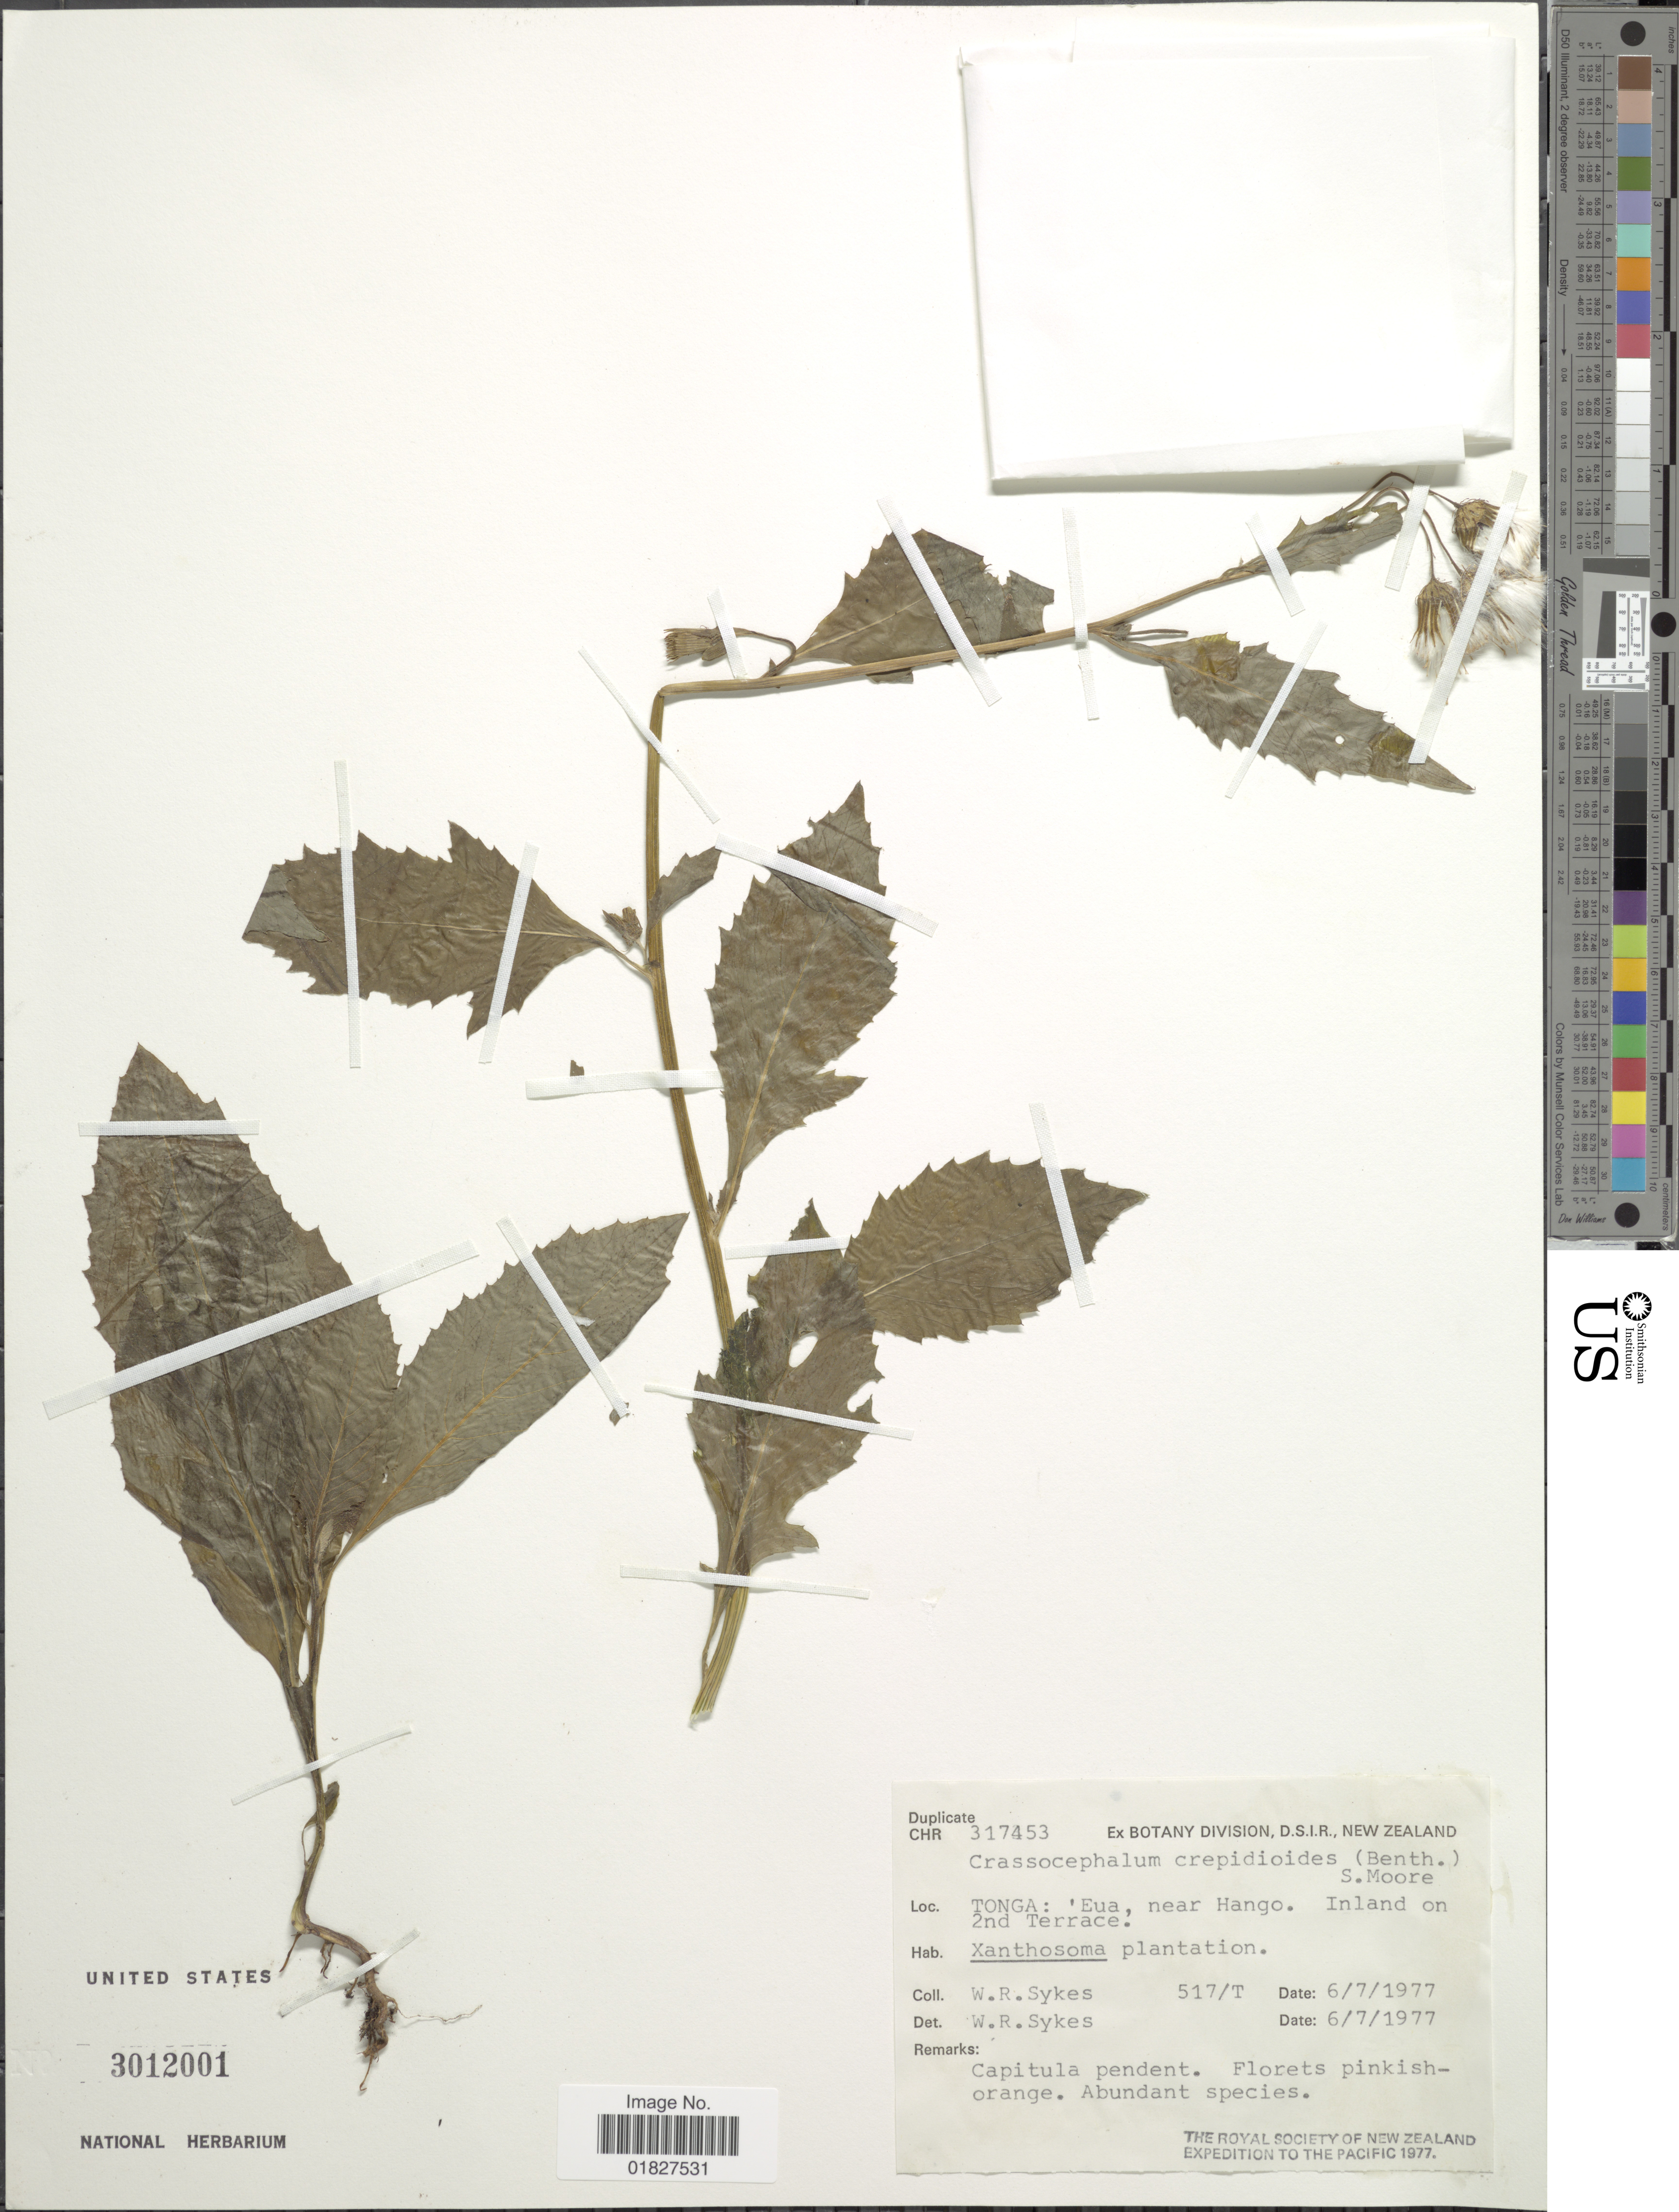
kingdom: Plantae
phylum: Tracheophyta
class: Magnoliopsida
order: Asterales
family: Asteraceae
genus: Crassocephalum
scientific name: Crassocephalum crepidioides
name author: (Benth.) S. Moore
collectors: W. R. Sykes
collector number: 517/T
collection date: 1977-07-06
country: Tonga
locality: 'Eua, near Hango, inland on 2nd Terrace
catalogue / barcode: US 3012001